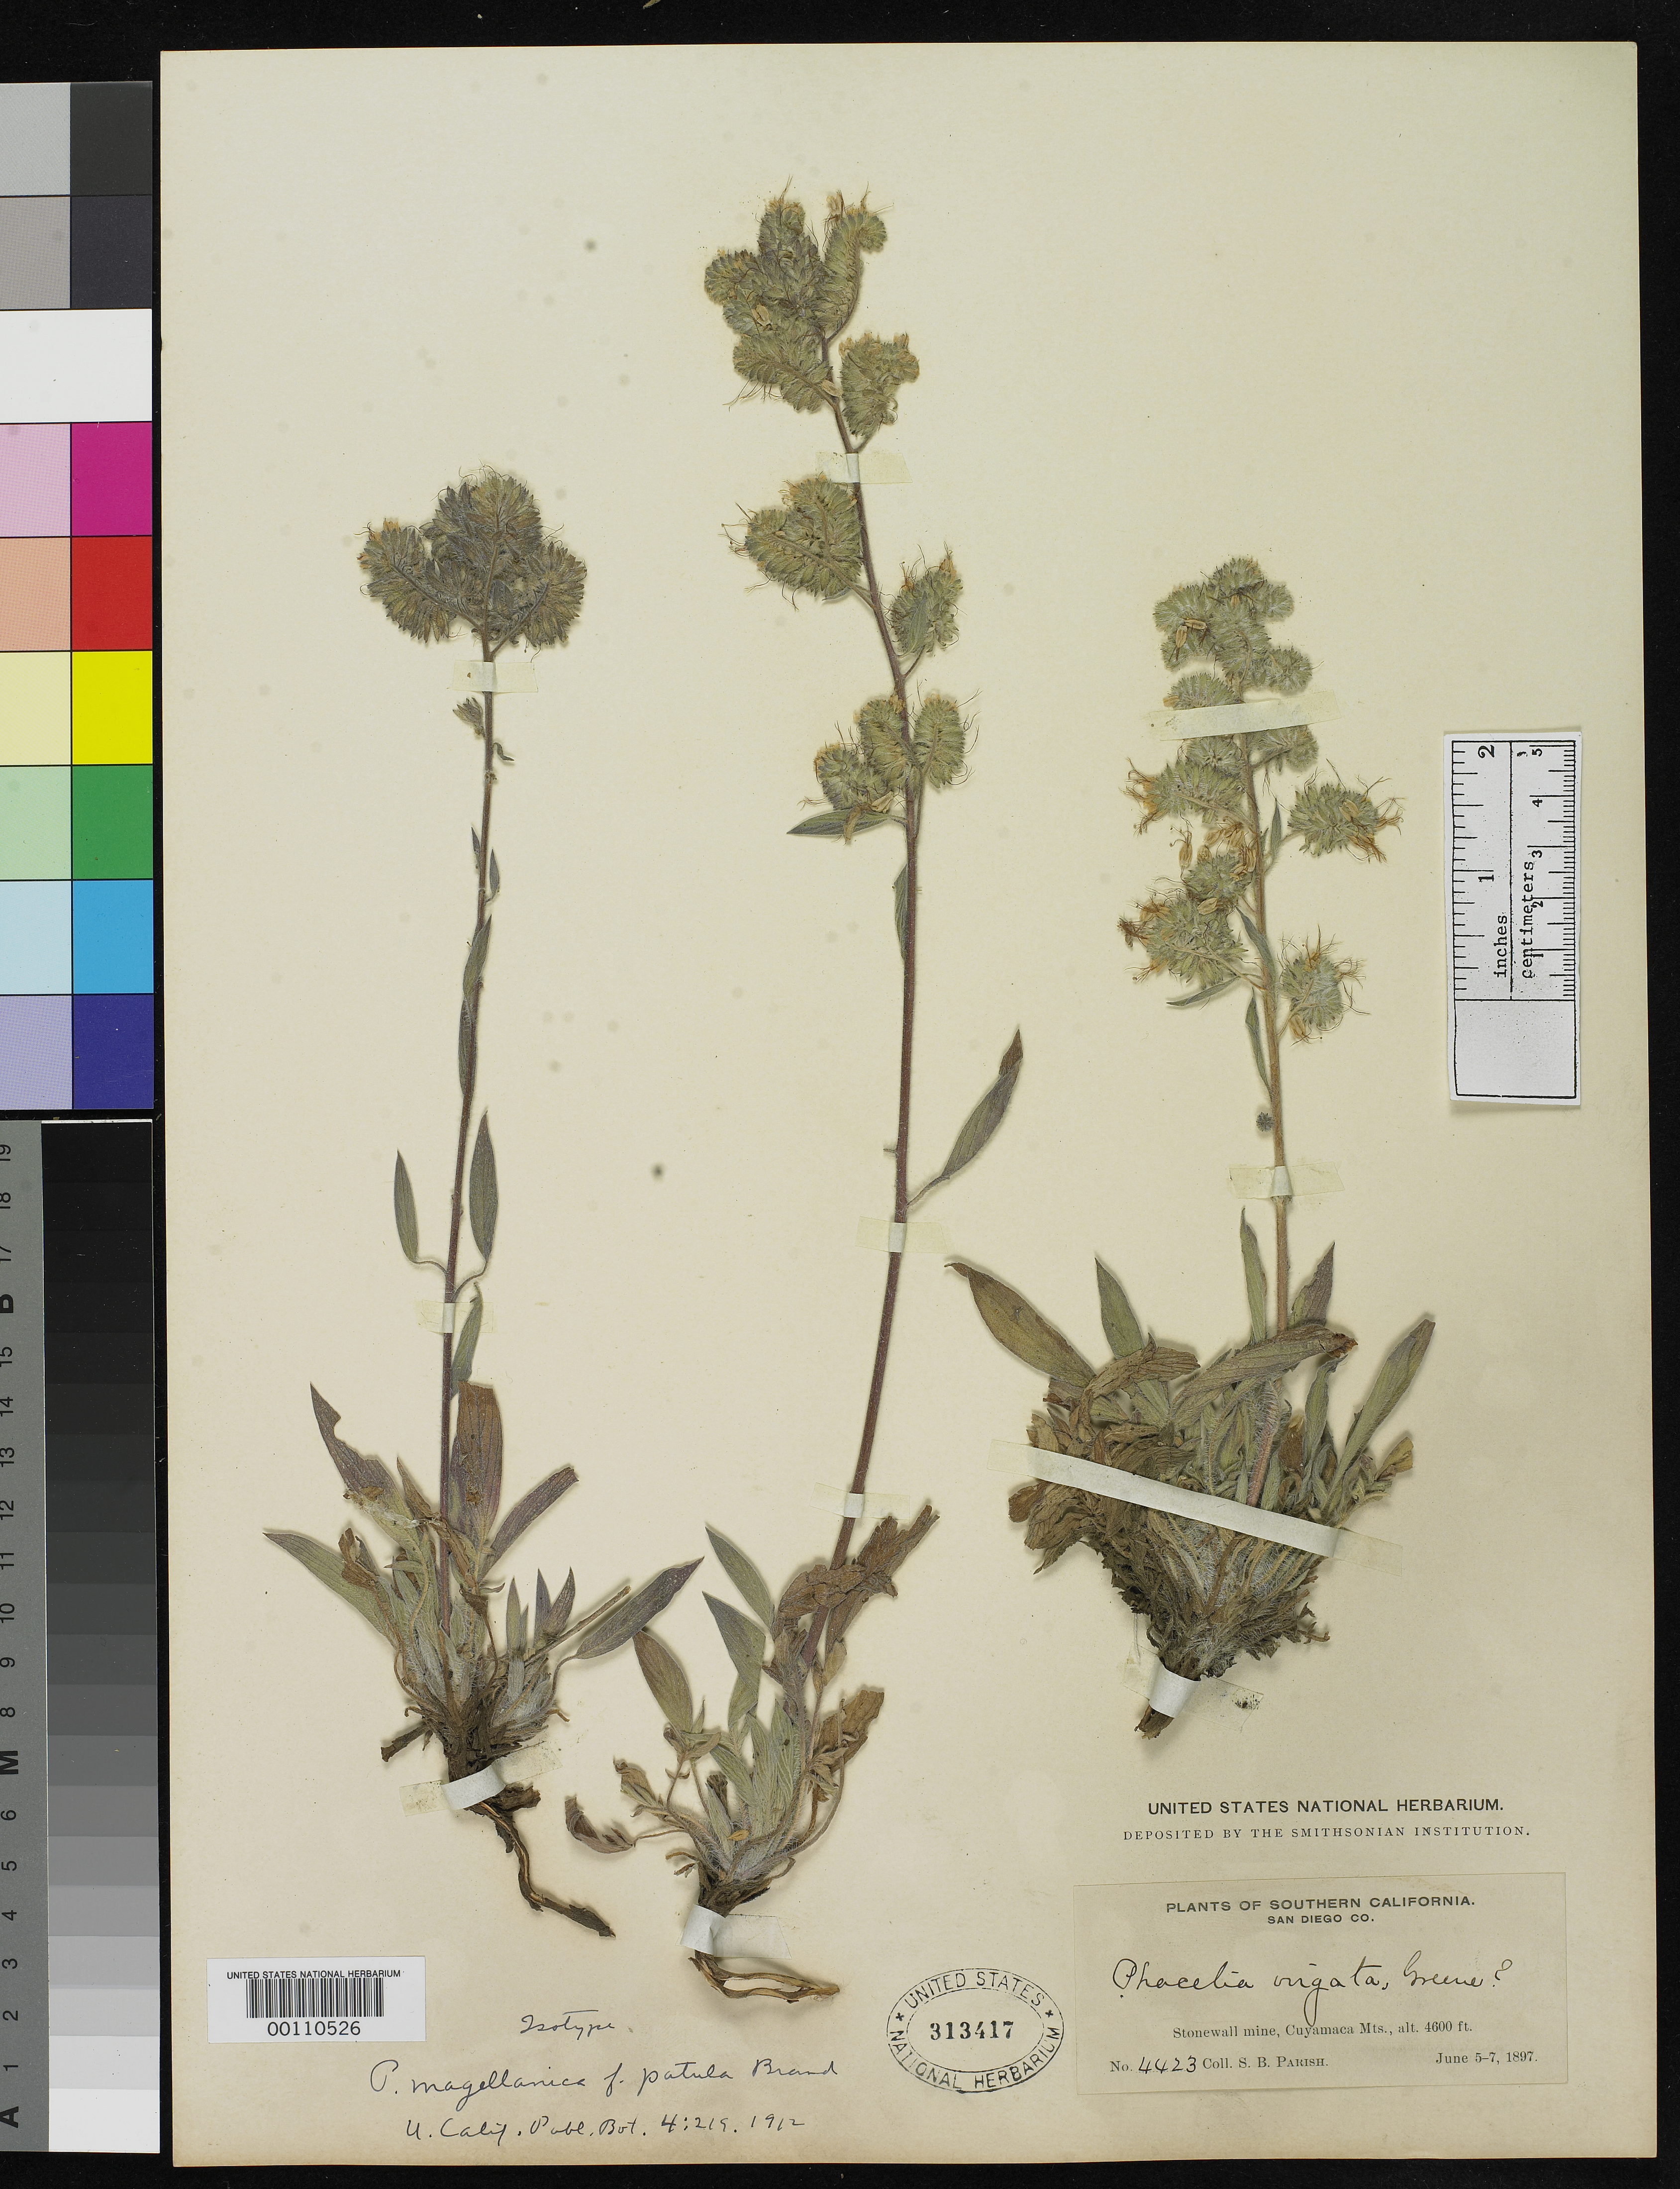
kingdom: Plantae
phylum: Tracheophyta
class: Magnoliopsida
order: Boraginales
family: Hydrophyllaceae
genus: Phacelia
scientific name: Phacelia magellanica subsp. barbata f. patula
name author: Brand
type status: Isotype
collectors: S. B. Parish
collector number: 4423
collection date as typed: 05 Jun 1897 to 07 Jun 1897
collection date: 1897-06-05/1897-06-07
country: United States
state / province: California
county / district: San Diego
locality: Cuyamaca Mts., Stonewall Mine; alt. 4600 ft.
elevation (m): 1402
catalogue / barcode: US 313417